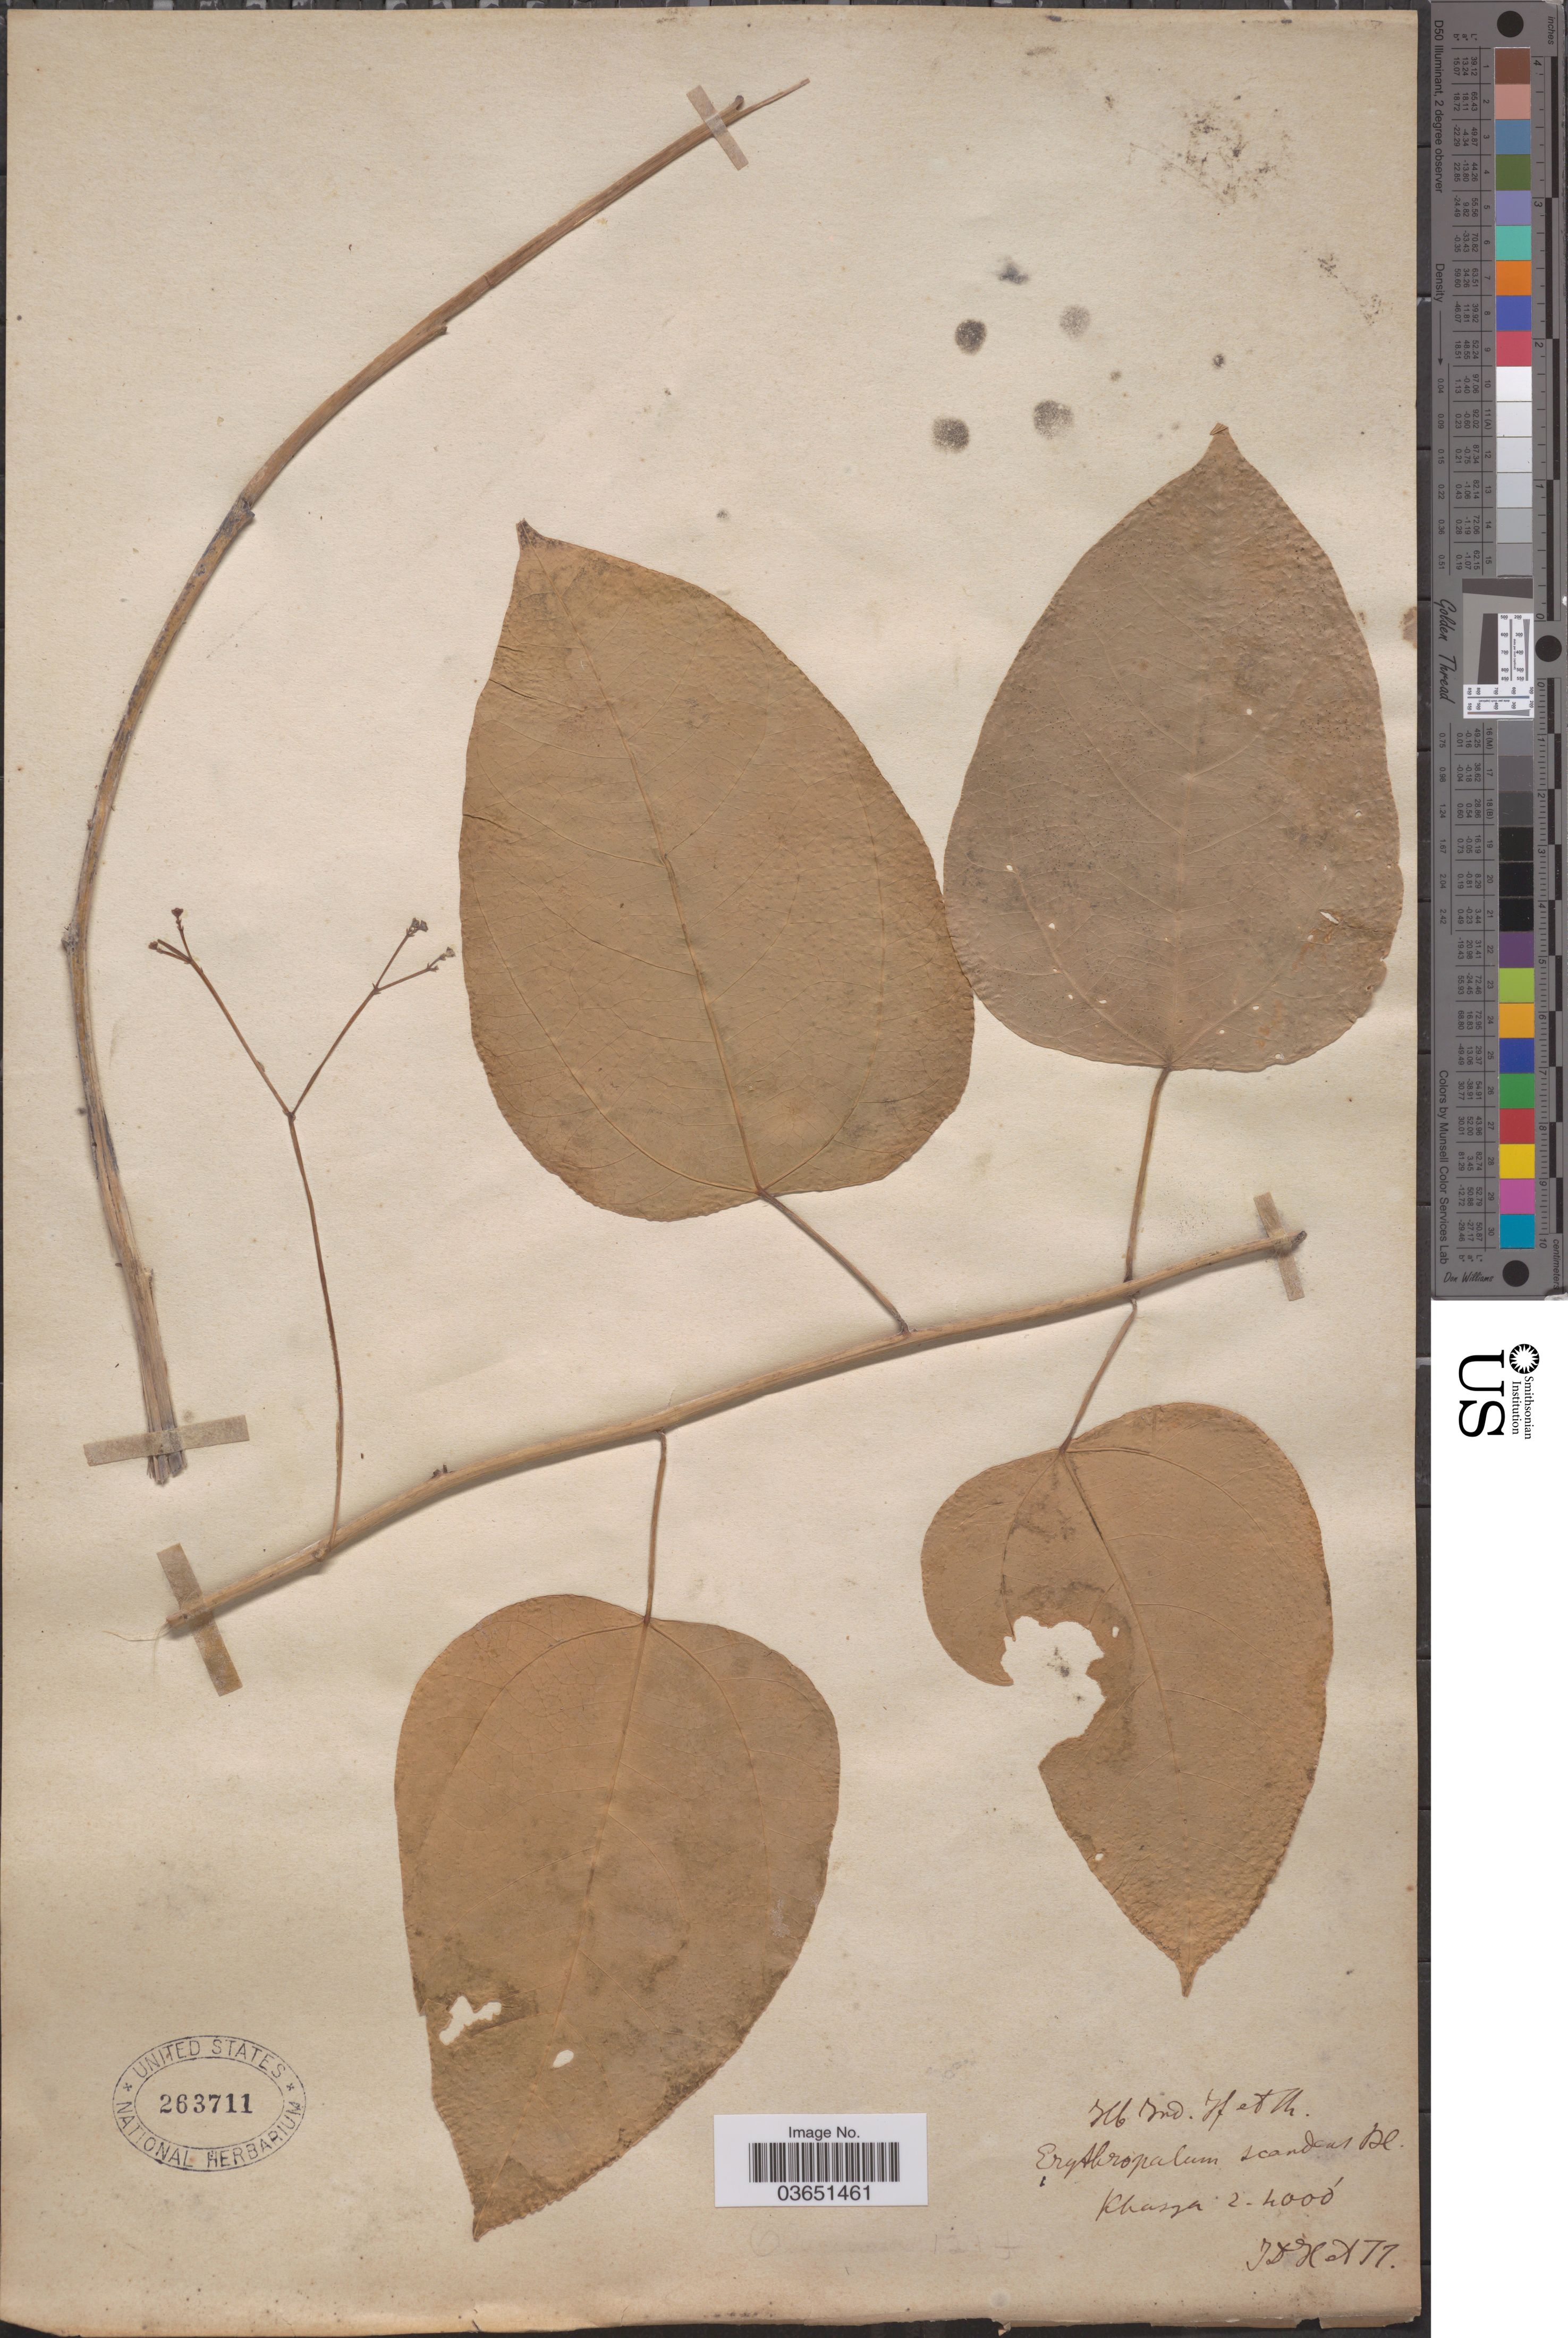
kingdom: Plantae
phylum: Tracheophyta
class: Magnoliopsida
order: Santalales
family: Erythropalaceae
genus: Erythropalum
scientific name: Erythropalum scandens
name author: Blume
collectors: J. Hall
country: India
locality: Khasya.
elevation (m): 610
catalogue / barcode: US 263711